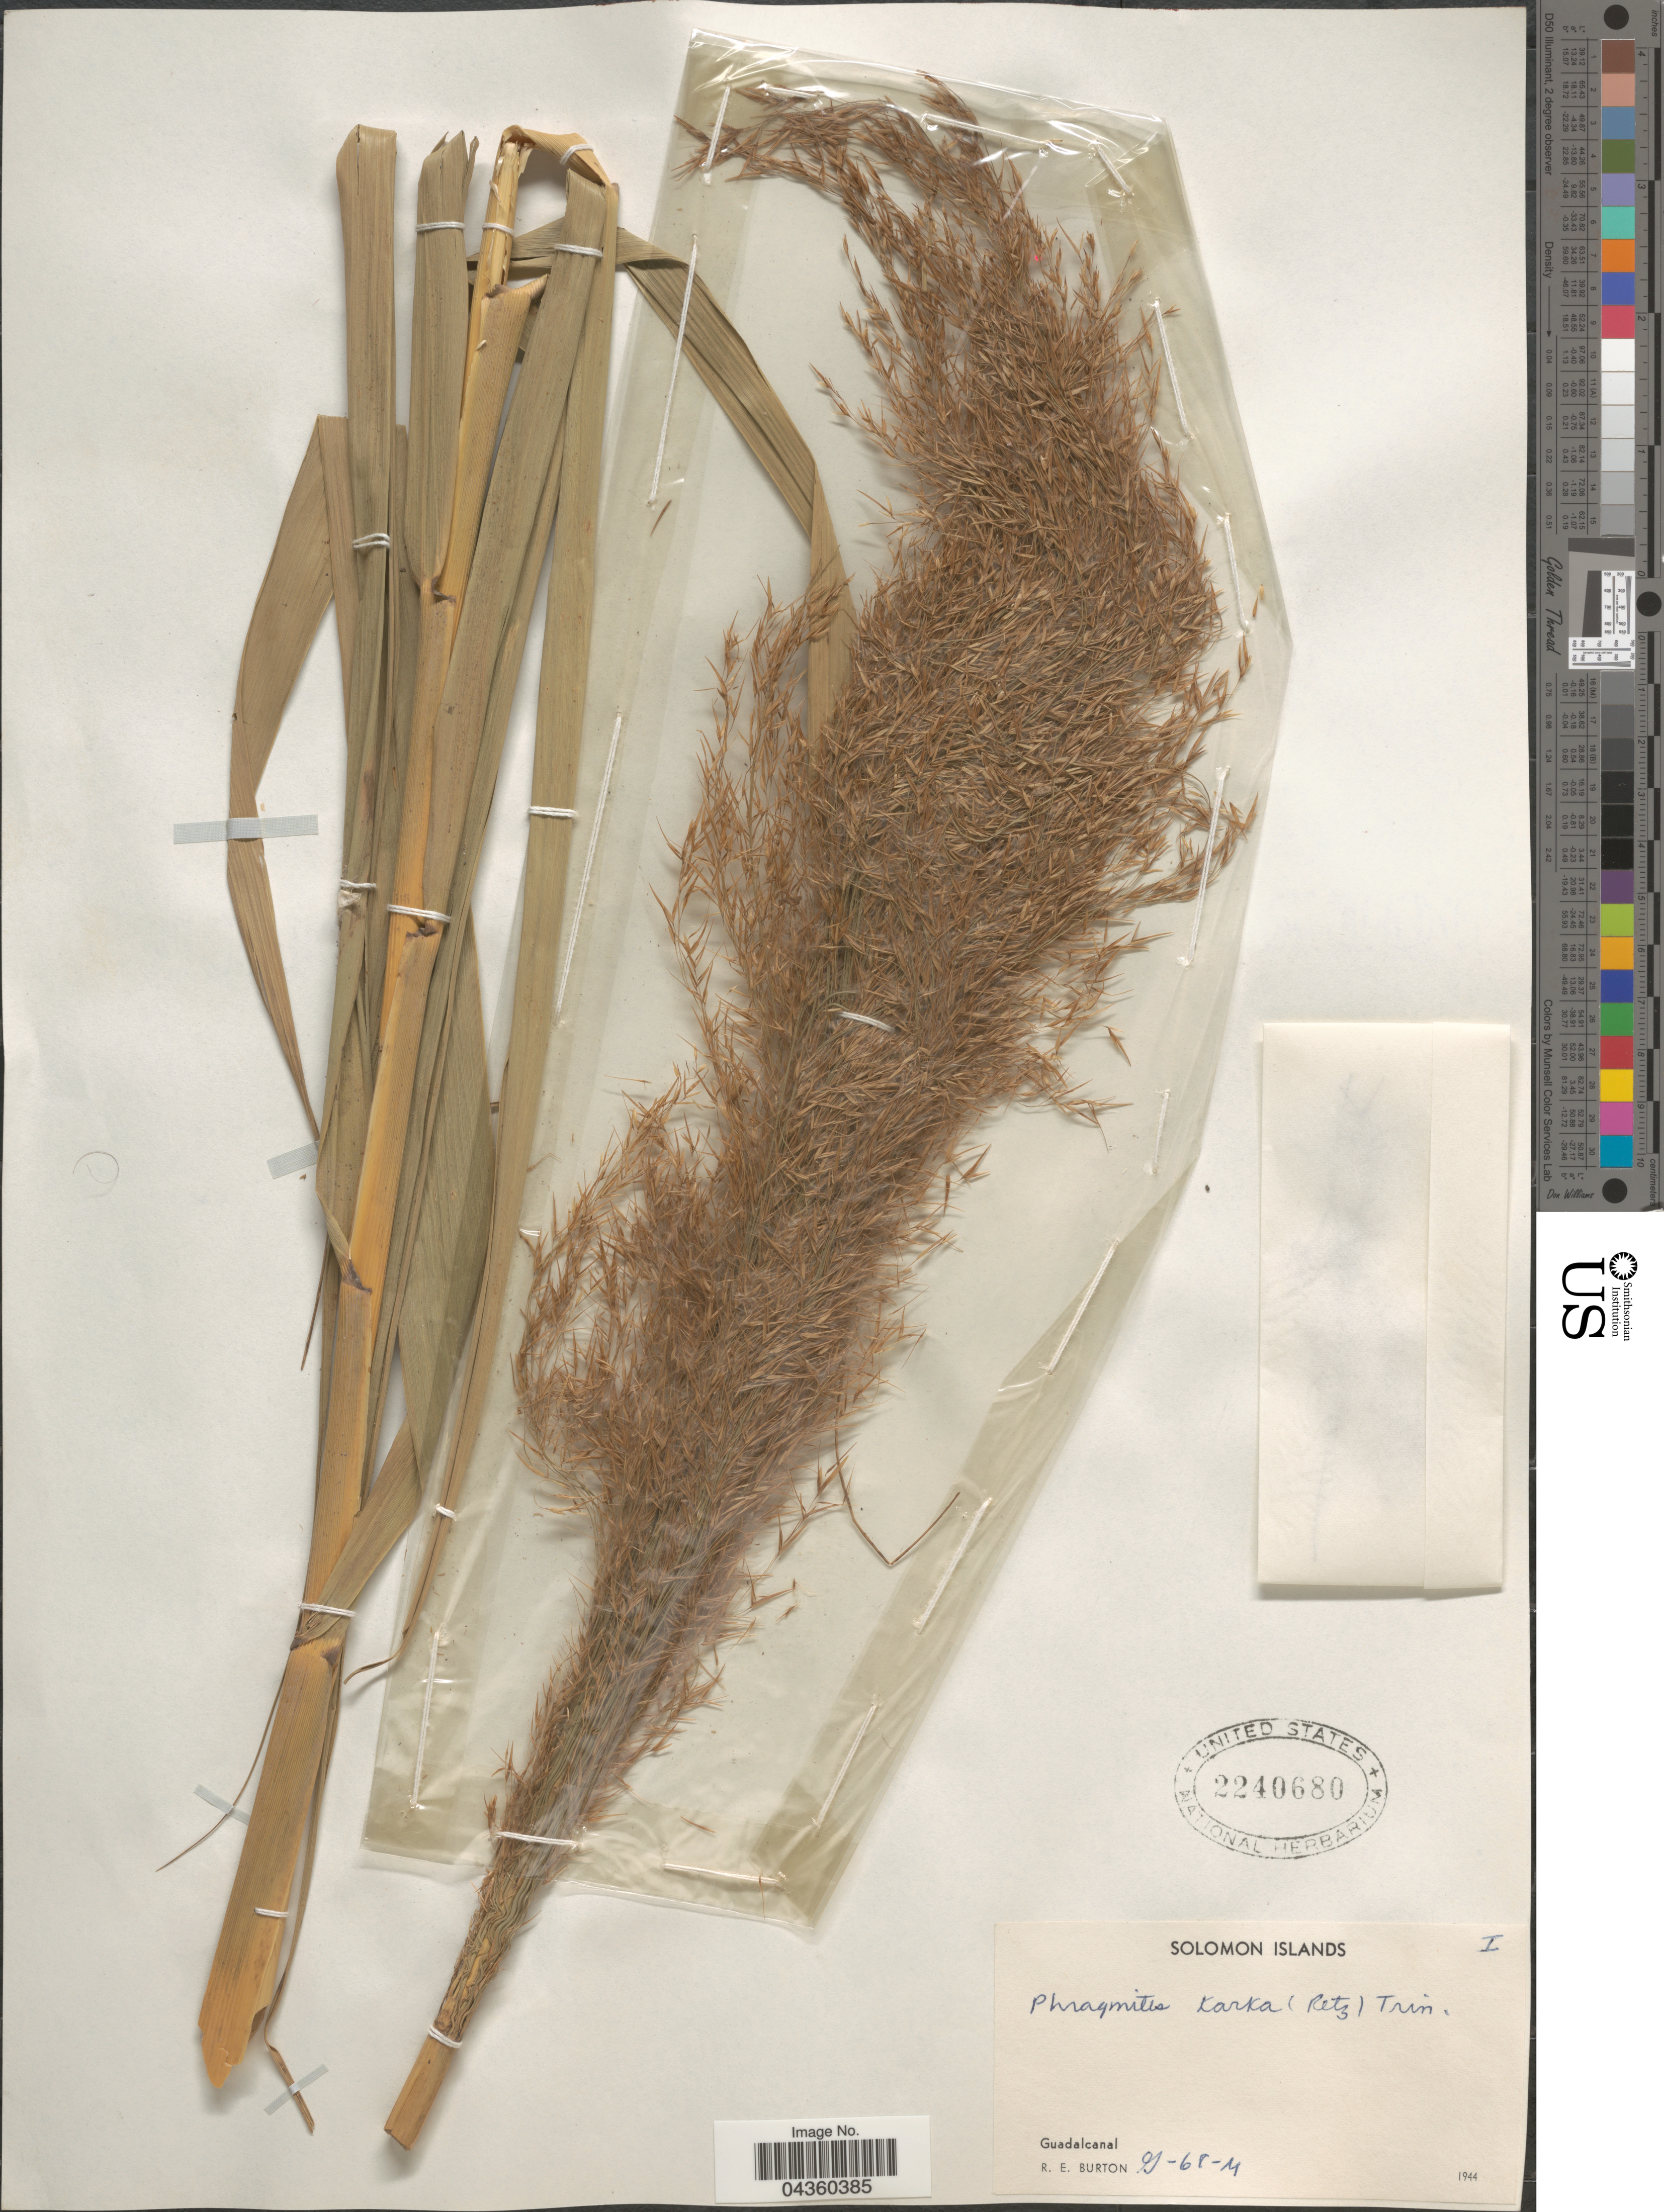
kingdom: Plantae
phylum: Tracheophyta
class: Liliopsida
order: Poales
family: Poaceae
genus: Phragmites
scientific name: Phragmites karka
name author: (Retz.) Trin. ex Steud.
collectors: R. Burton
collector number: G-68-M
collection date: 1944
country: Solomon Islands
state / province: Solomon Islands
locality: Guadalcanal.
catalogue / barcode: US 2240680